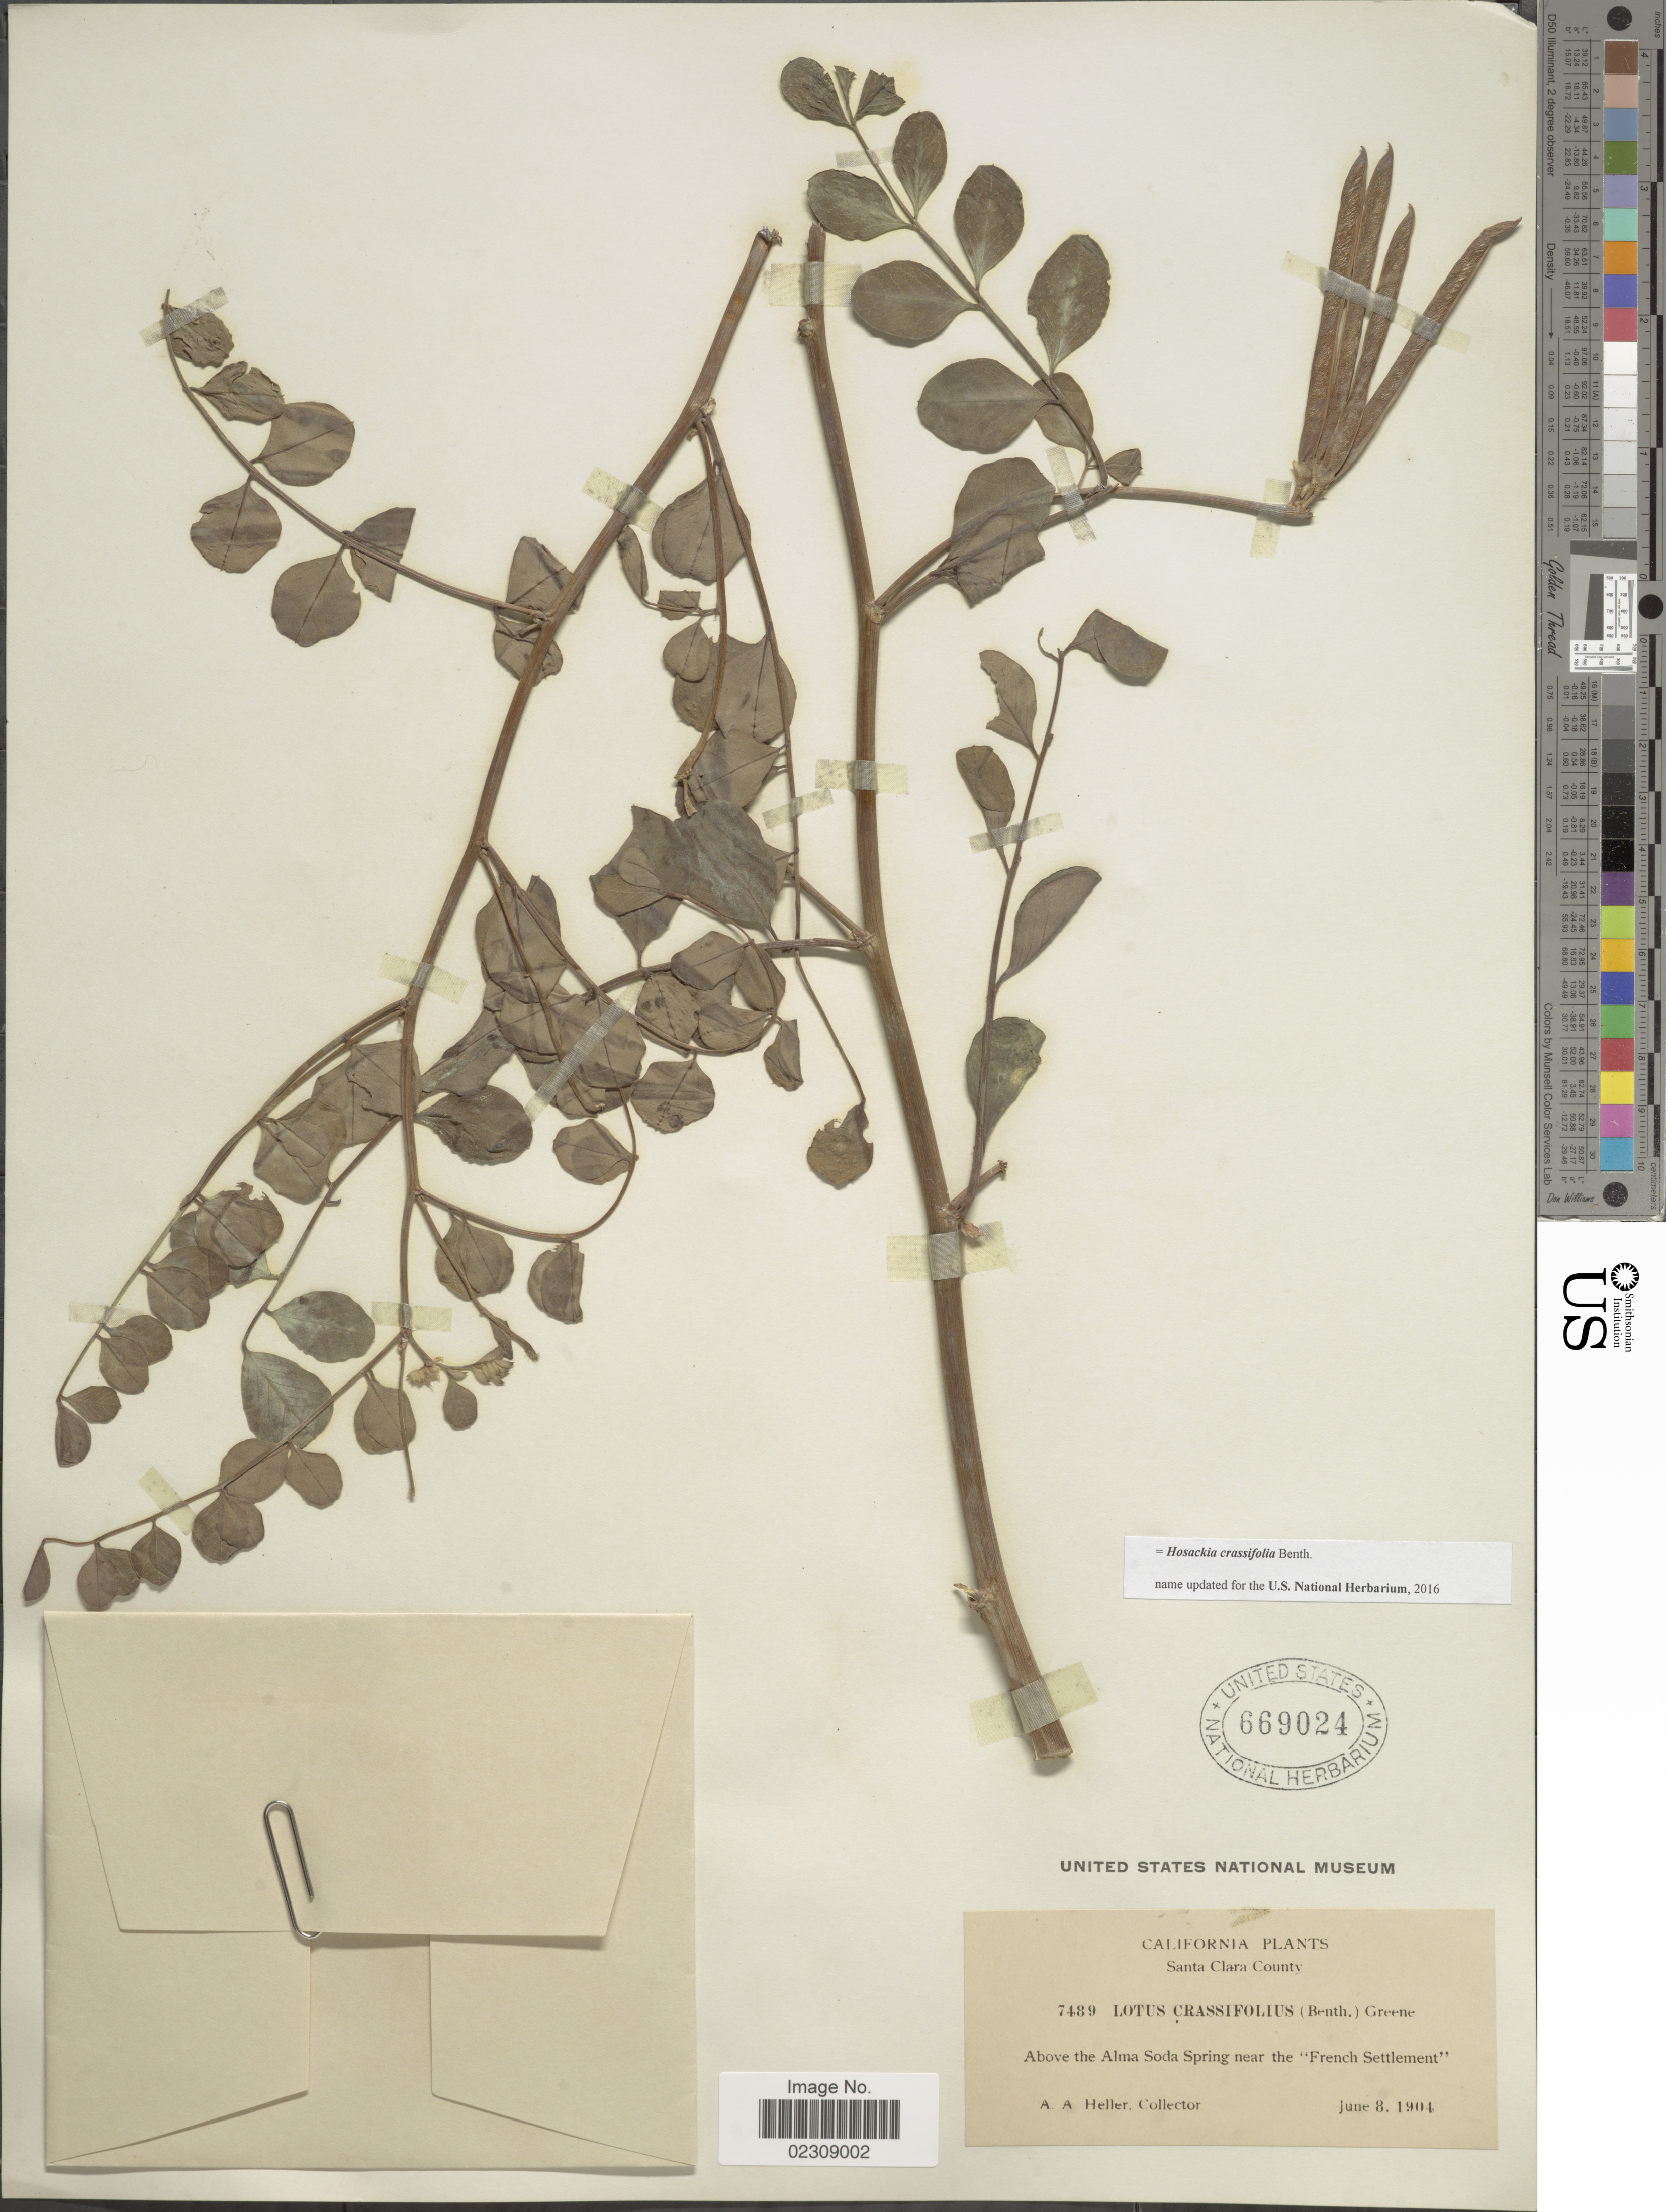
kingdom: Plantae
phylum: Tracheophyta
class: Magnoliopsida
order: Fabales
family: Fabaceae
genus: Hosackia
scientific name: Hosackia crassifolia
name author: Benth.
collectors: A. A. Heller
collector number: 7489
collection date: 1904-06-08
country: United States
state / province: California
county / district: Santa Clara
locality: Santa Clara County. Above the Alma Soda Spring near the "French Settlement"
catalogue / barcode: US 669024